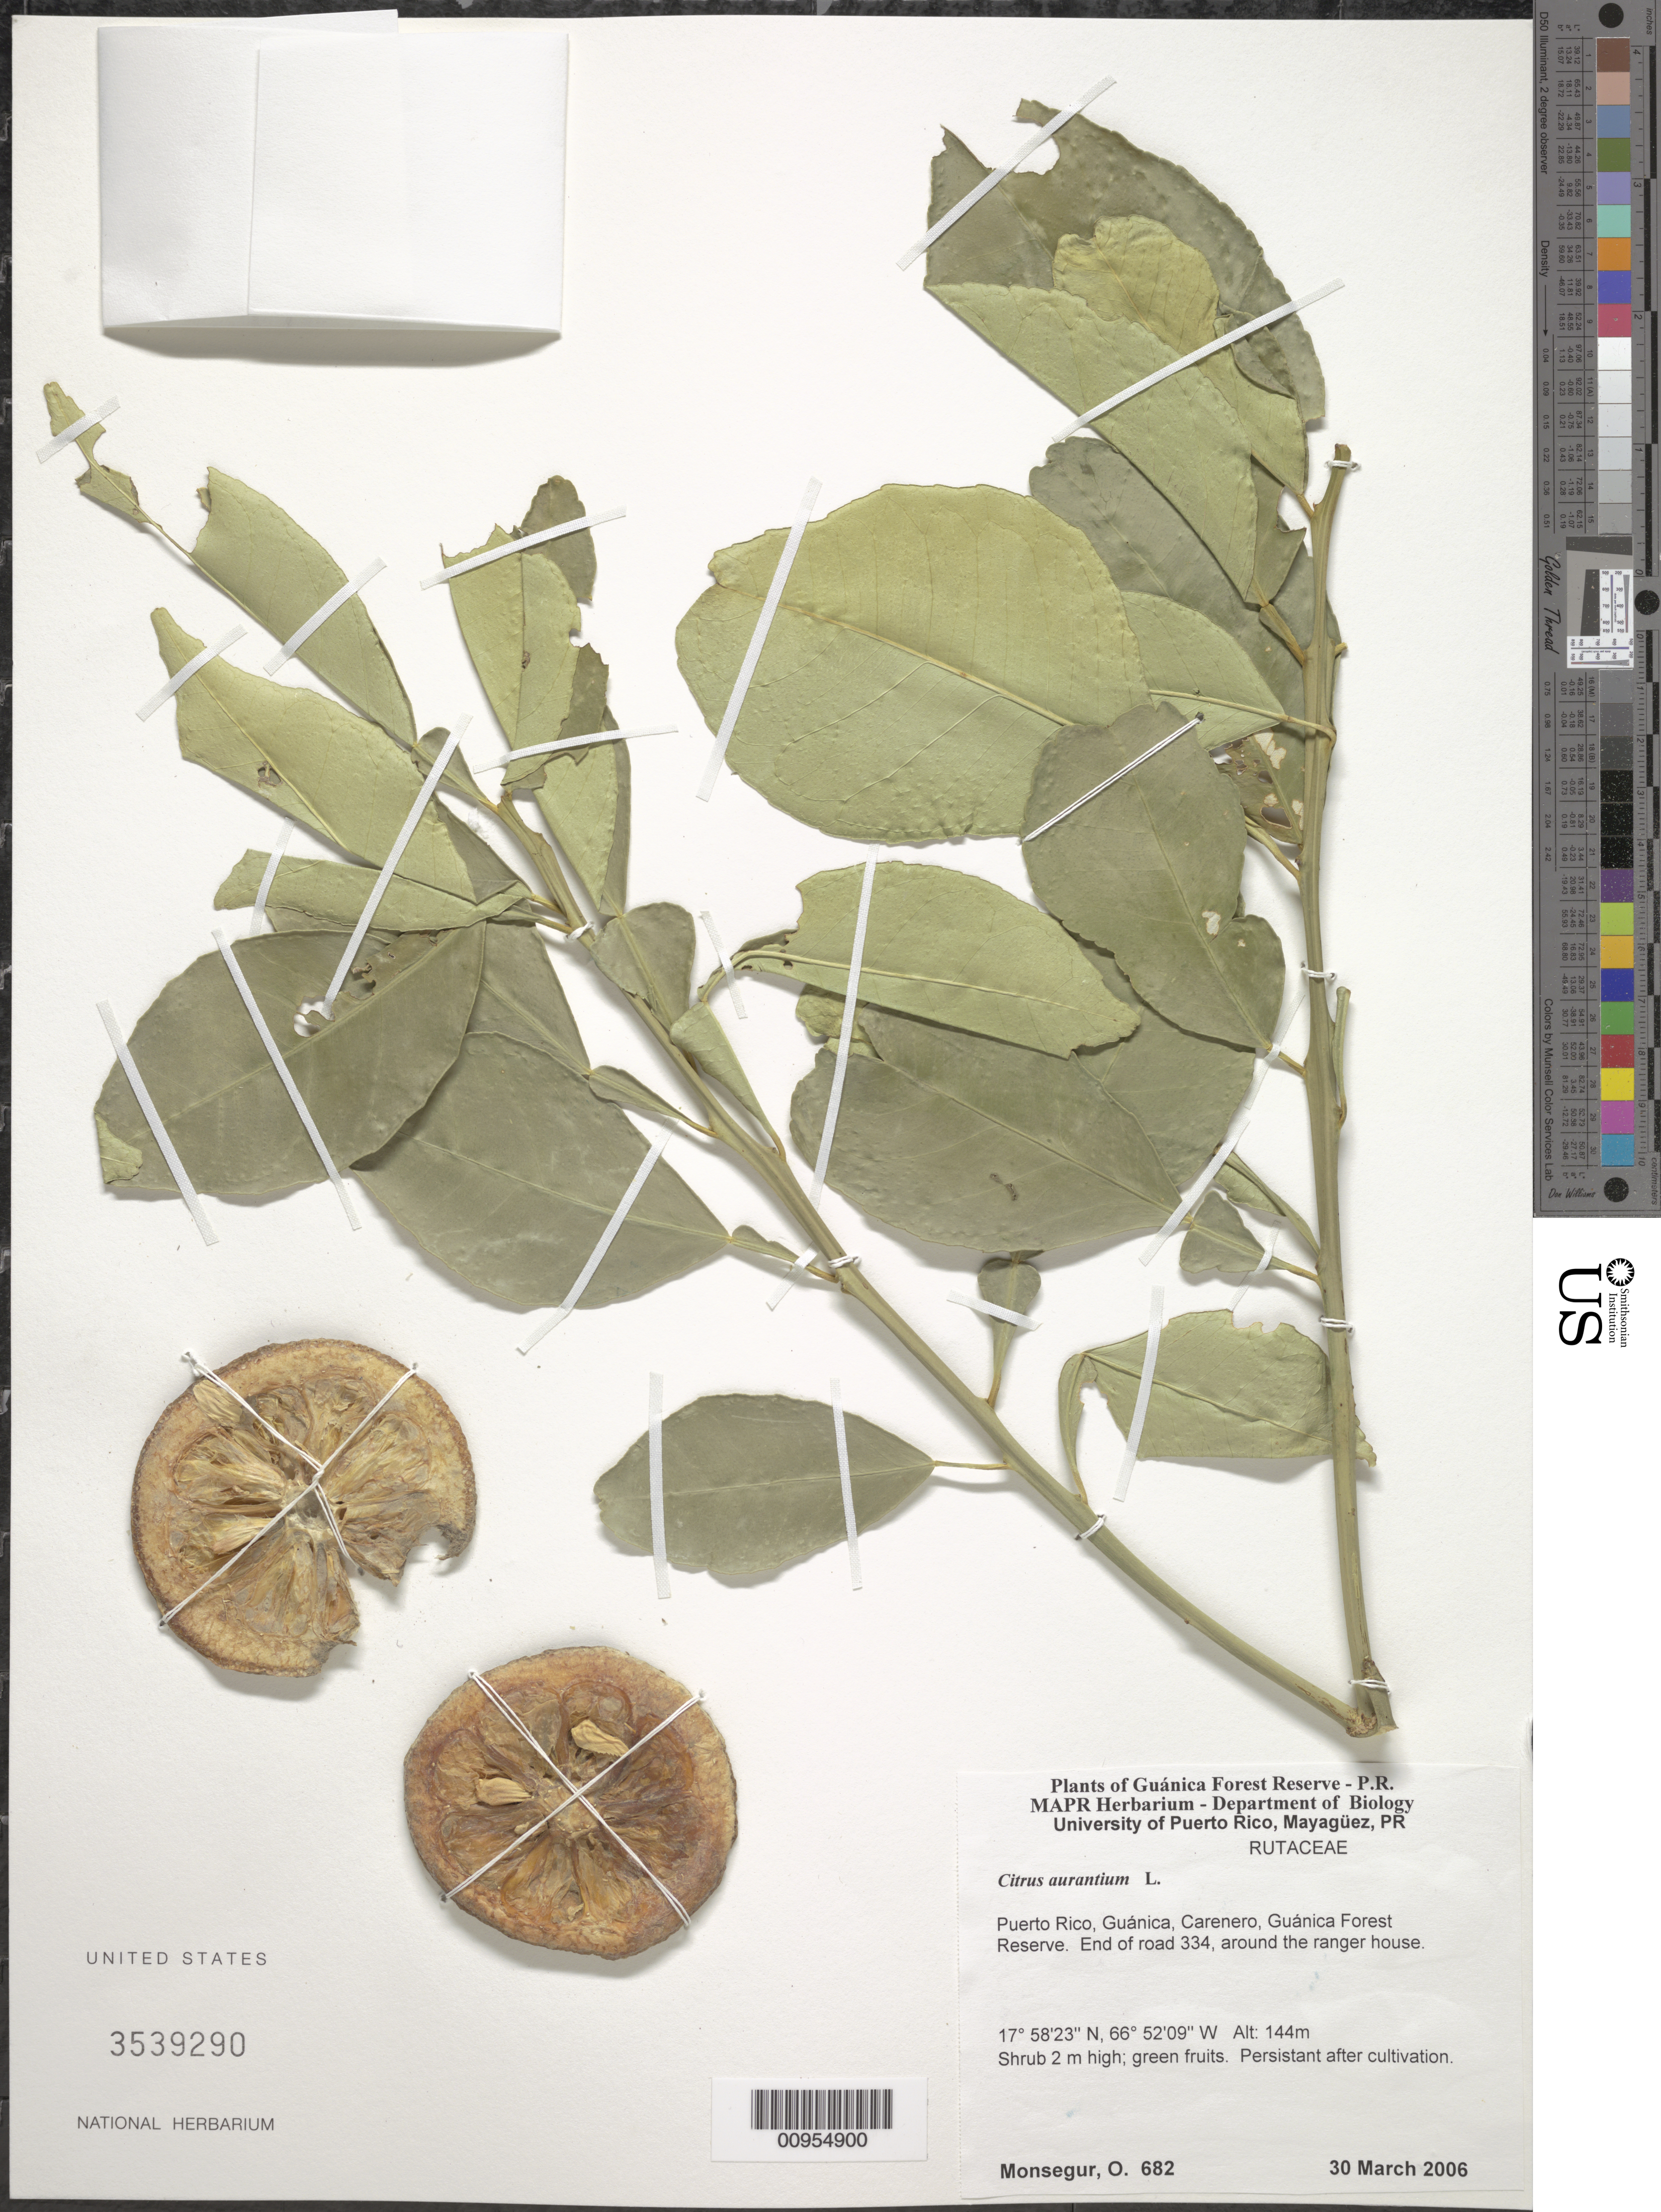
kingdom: Plantae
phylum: Tracheophyta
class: Magnoliopsida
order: Sapindales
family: Rutaceae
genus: Citrus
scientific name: Citrus x aurantium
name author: L.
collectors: O. Monsegur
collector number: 682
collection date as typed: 30 Mar 2006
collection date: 2006-03-30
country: Puerto Rico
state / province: Guánica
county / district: Carenero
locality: Guánica Forest Reserve. End of road 334, around the ranger house.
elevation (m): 144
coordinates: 17.58234, 66.52087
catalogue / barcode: US 3539290